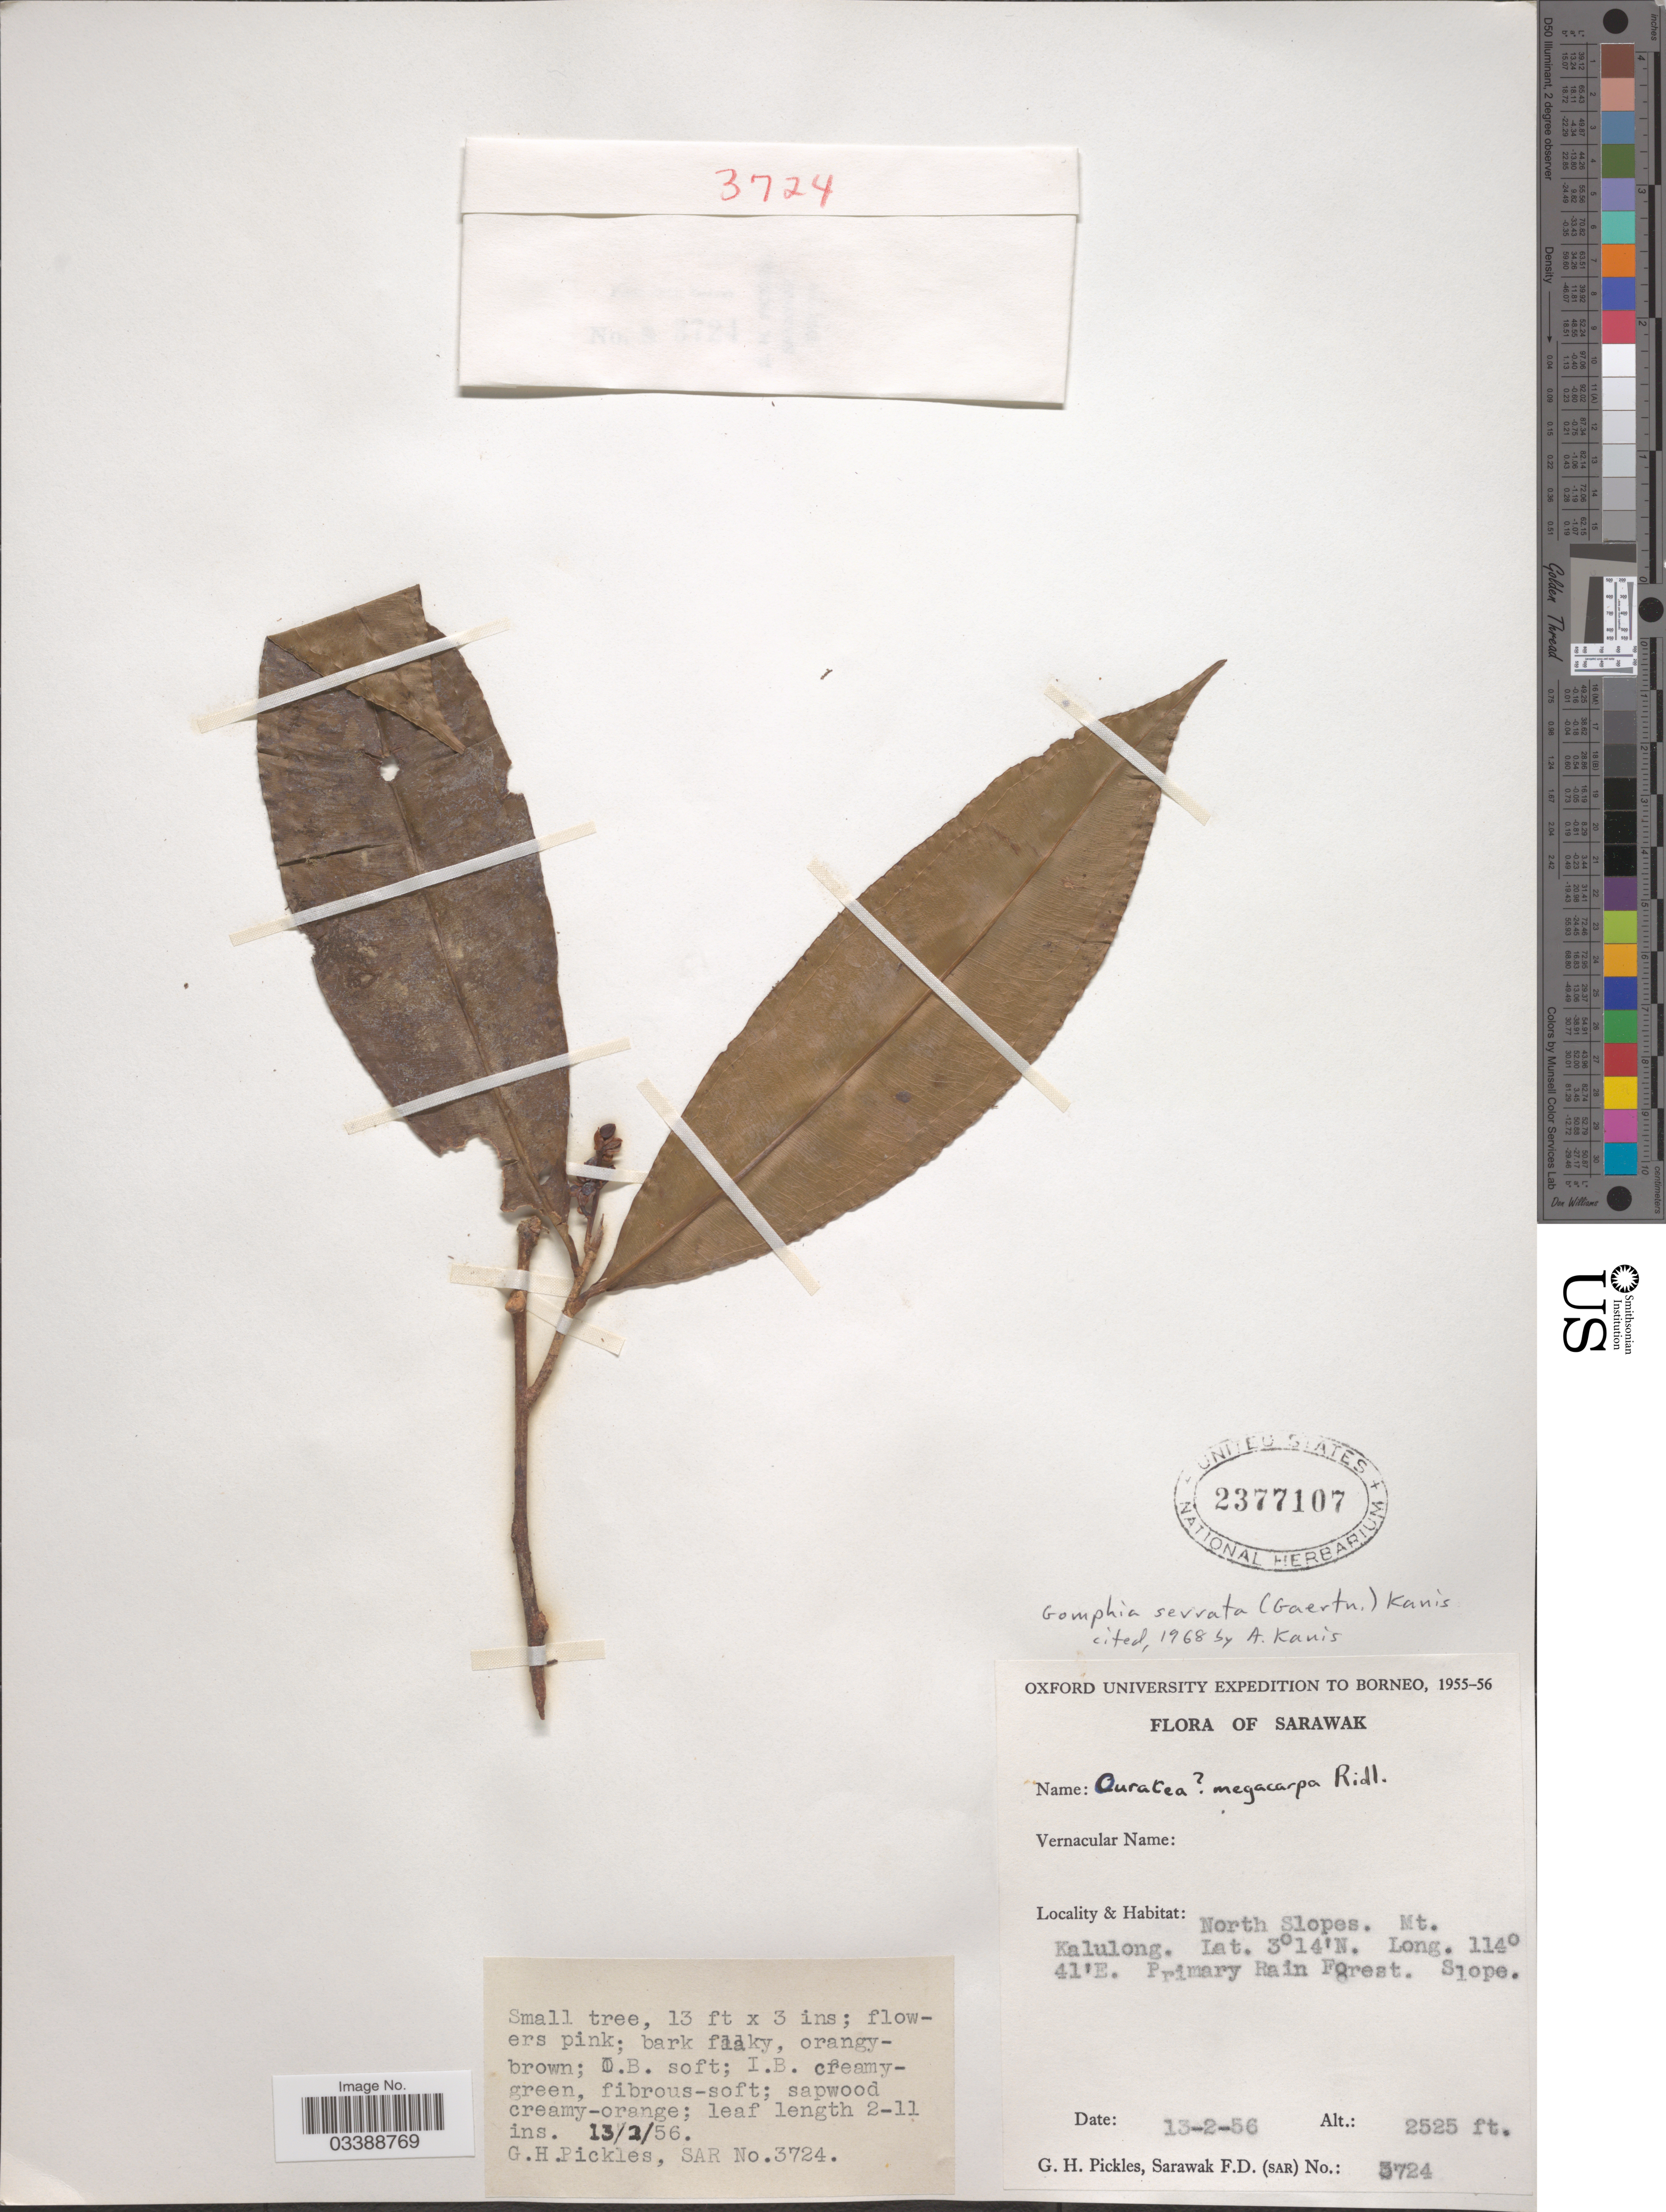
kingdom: Plantae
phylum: Tracheophyta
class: Magnoliopsida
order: Malpighiales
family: Ochnaceae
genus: Campylospermum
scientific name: Campylospermum serratum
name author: (Gaertn.) Bittrich & M.C.E. Amaral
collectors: G. Pickles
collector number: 3724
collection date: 1956-02-13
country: Malaysia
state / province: Sarawak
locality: Borneo. North Slopes. Mt. Kalulong.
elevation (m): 770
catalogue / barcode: US 2377107